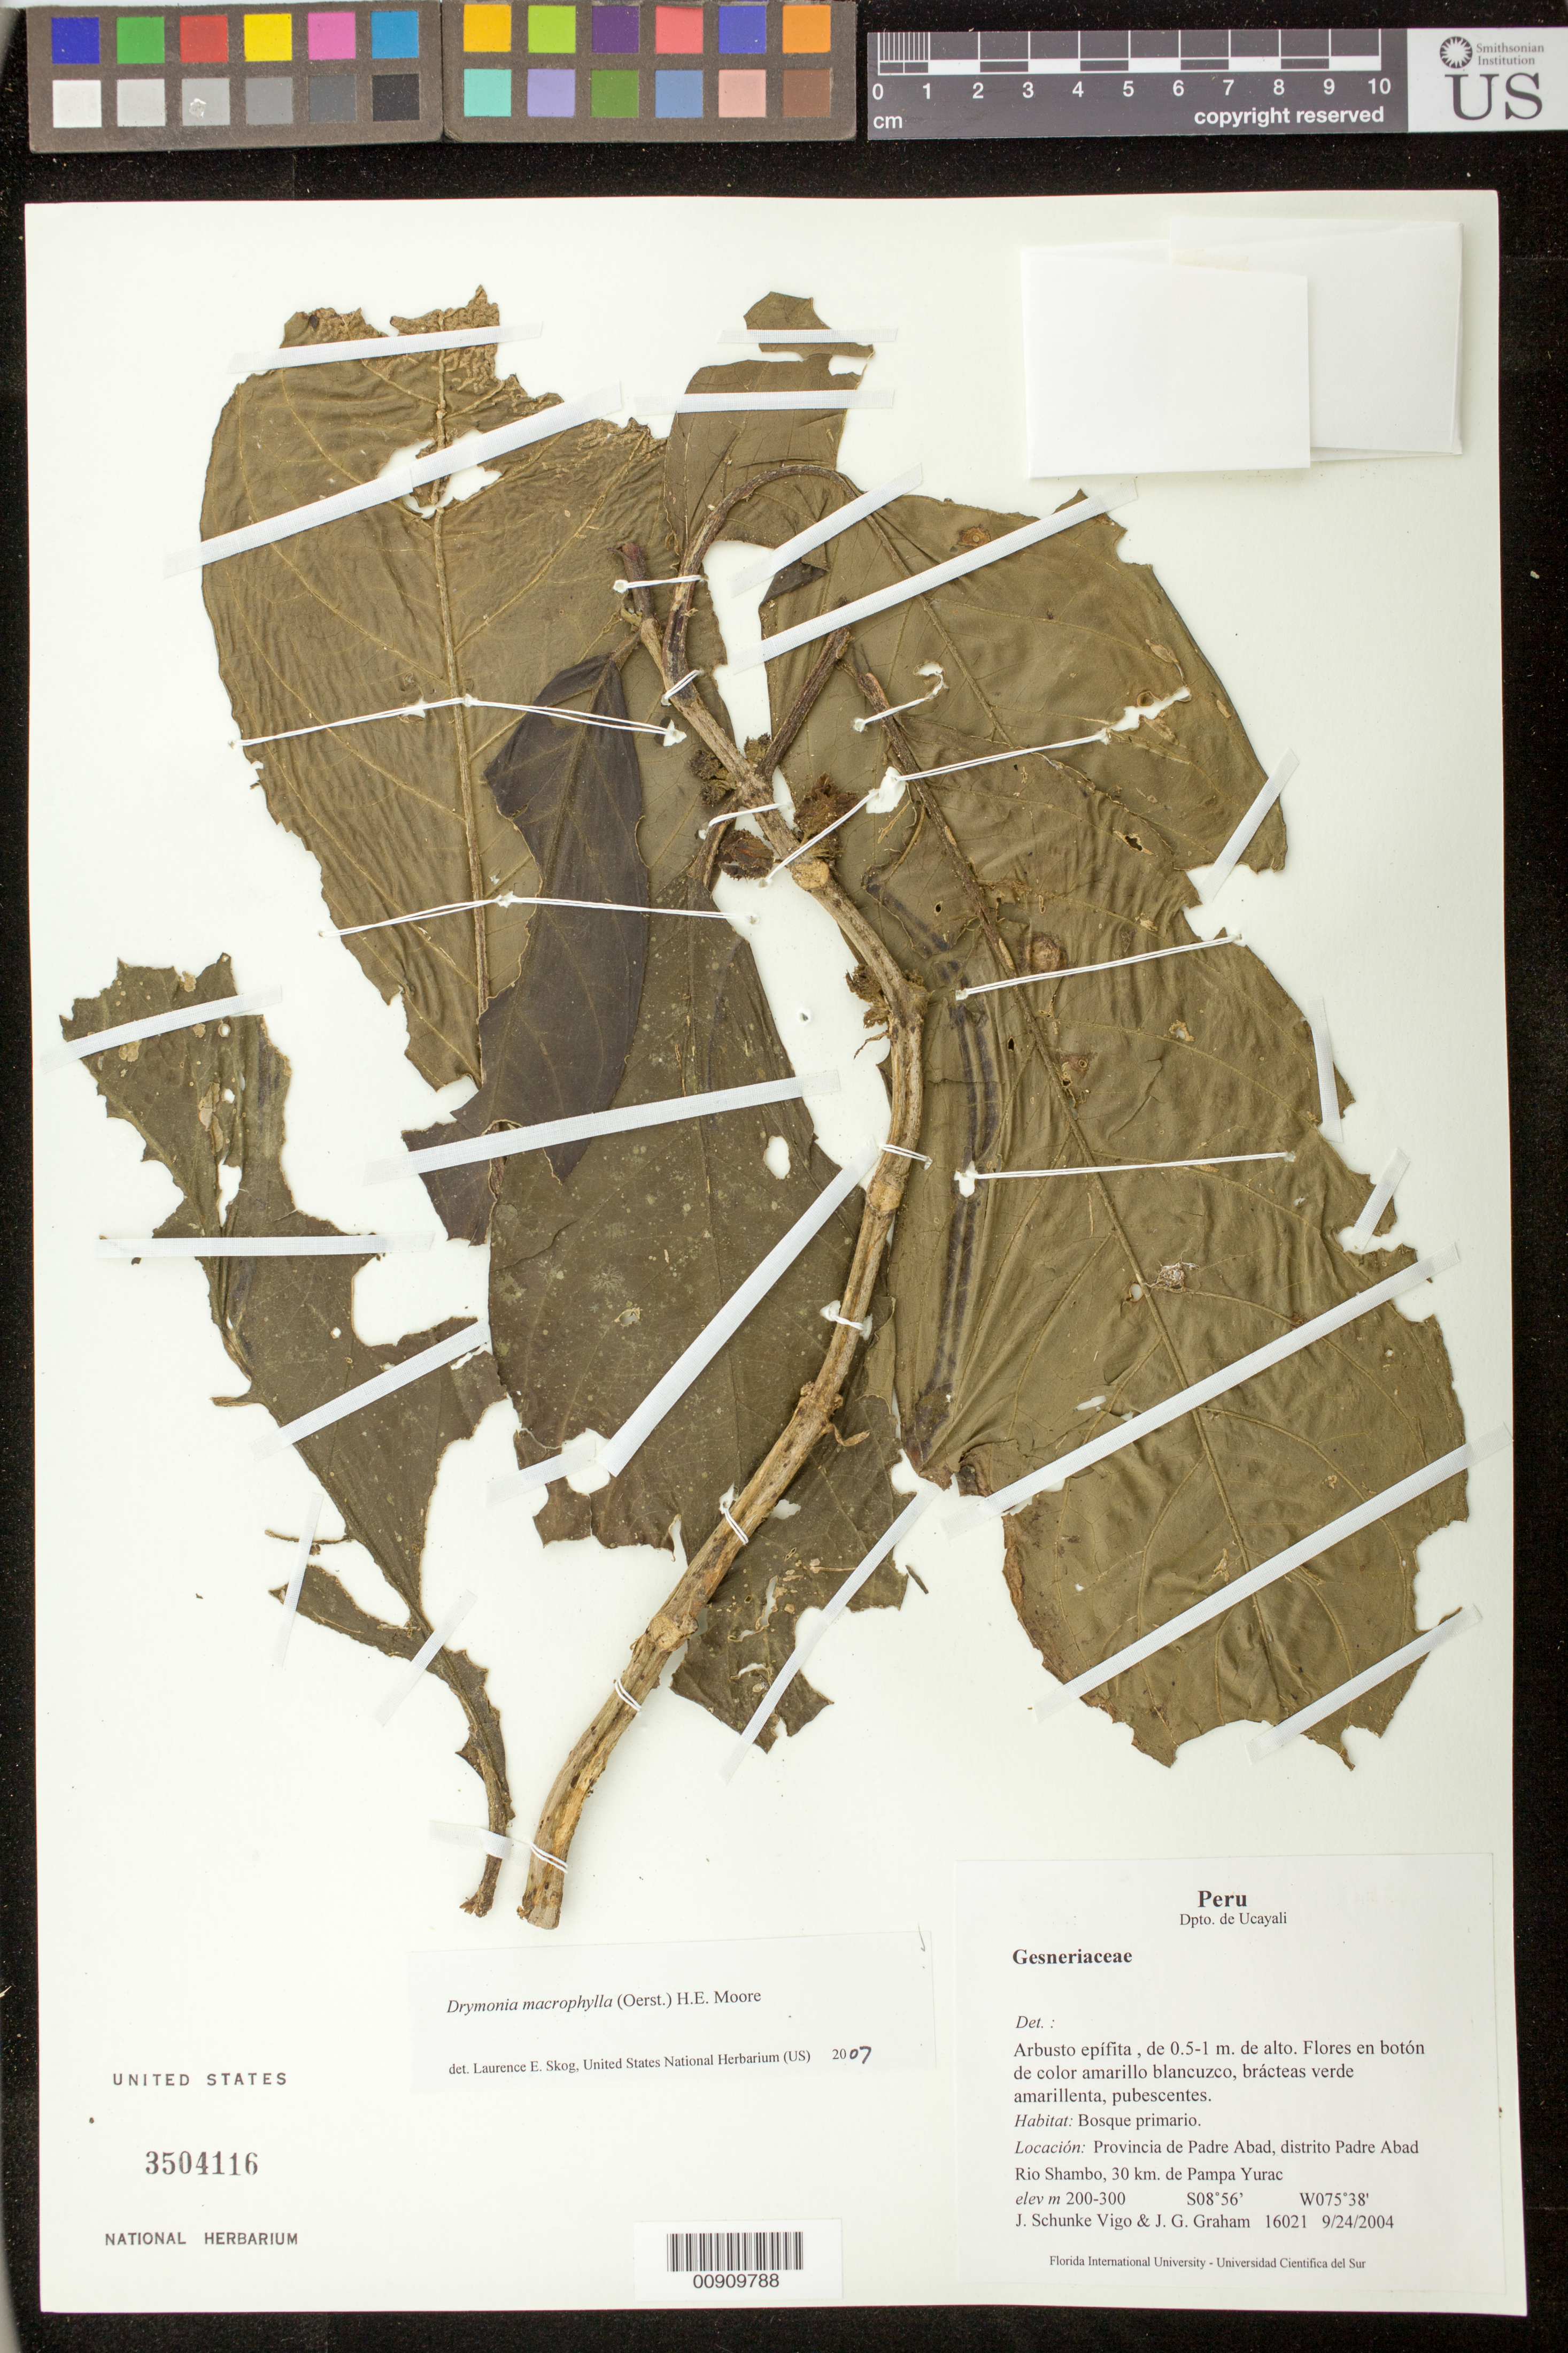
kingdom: Plantae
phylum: Tracheophyta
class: Magnoliopsida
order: Lamiales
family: Gesneriaceae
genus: Drymonia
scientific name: Drymonia macrophylla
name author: (Oerst.) H.E. Moore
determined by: Skog, Laurence E.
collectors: J. Schunke Vigo & J. G. Graham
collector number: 16021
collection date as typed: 24 Sep 2004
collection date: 2004-09-24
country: Peru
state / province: Ucayali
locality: Provincia de Padre Abad, distrito Padre Abad. Rio Shambo, 30 km de Pampa Yurac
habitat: Bosque primario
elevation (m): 200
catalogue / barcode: US 3504116